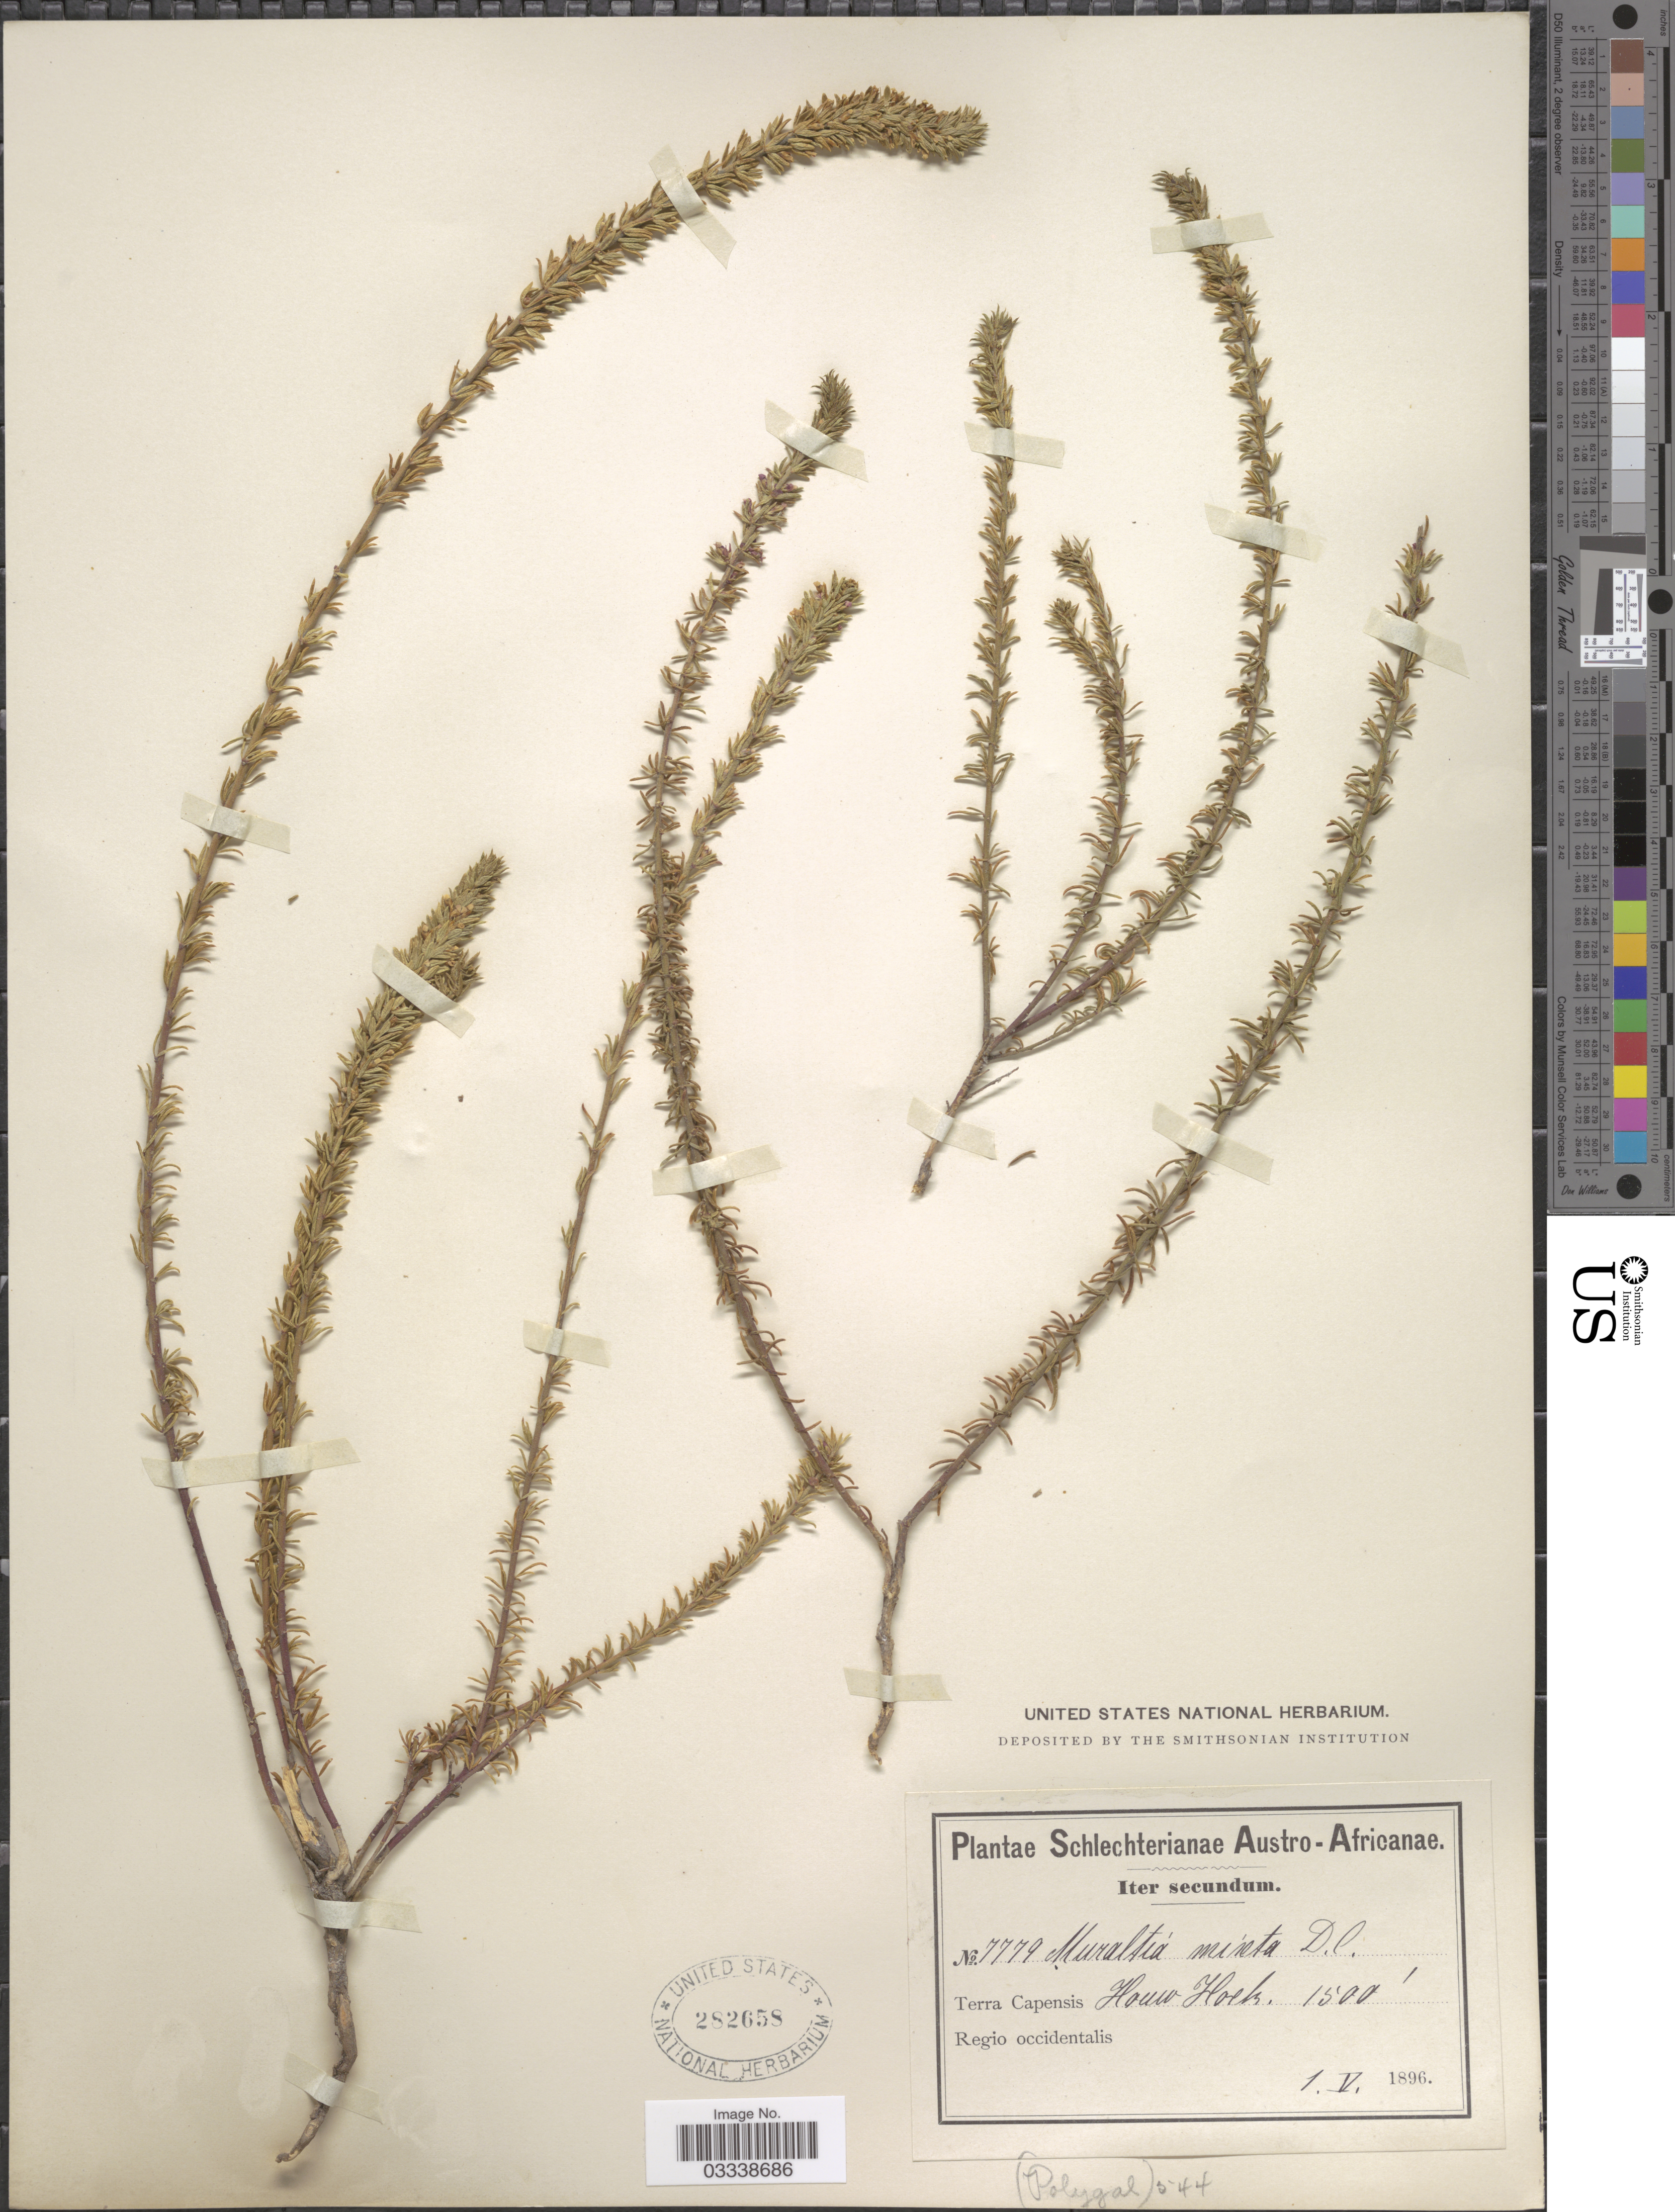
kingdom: Plantae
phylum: Tracheophyta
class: Magnoliopsida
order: Fabales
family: Polygalaceae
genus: Muraltia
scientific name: Muraltia mixta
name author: (L. f.) DC.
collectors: Schlechter, --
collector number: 7779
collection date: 1896-05-01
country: South Africa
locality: Austro-Africanae. Terra Capensis Houw Hoek. Regio occidentalis.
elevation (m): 457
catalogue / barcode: US 282658